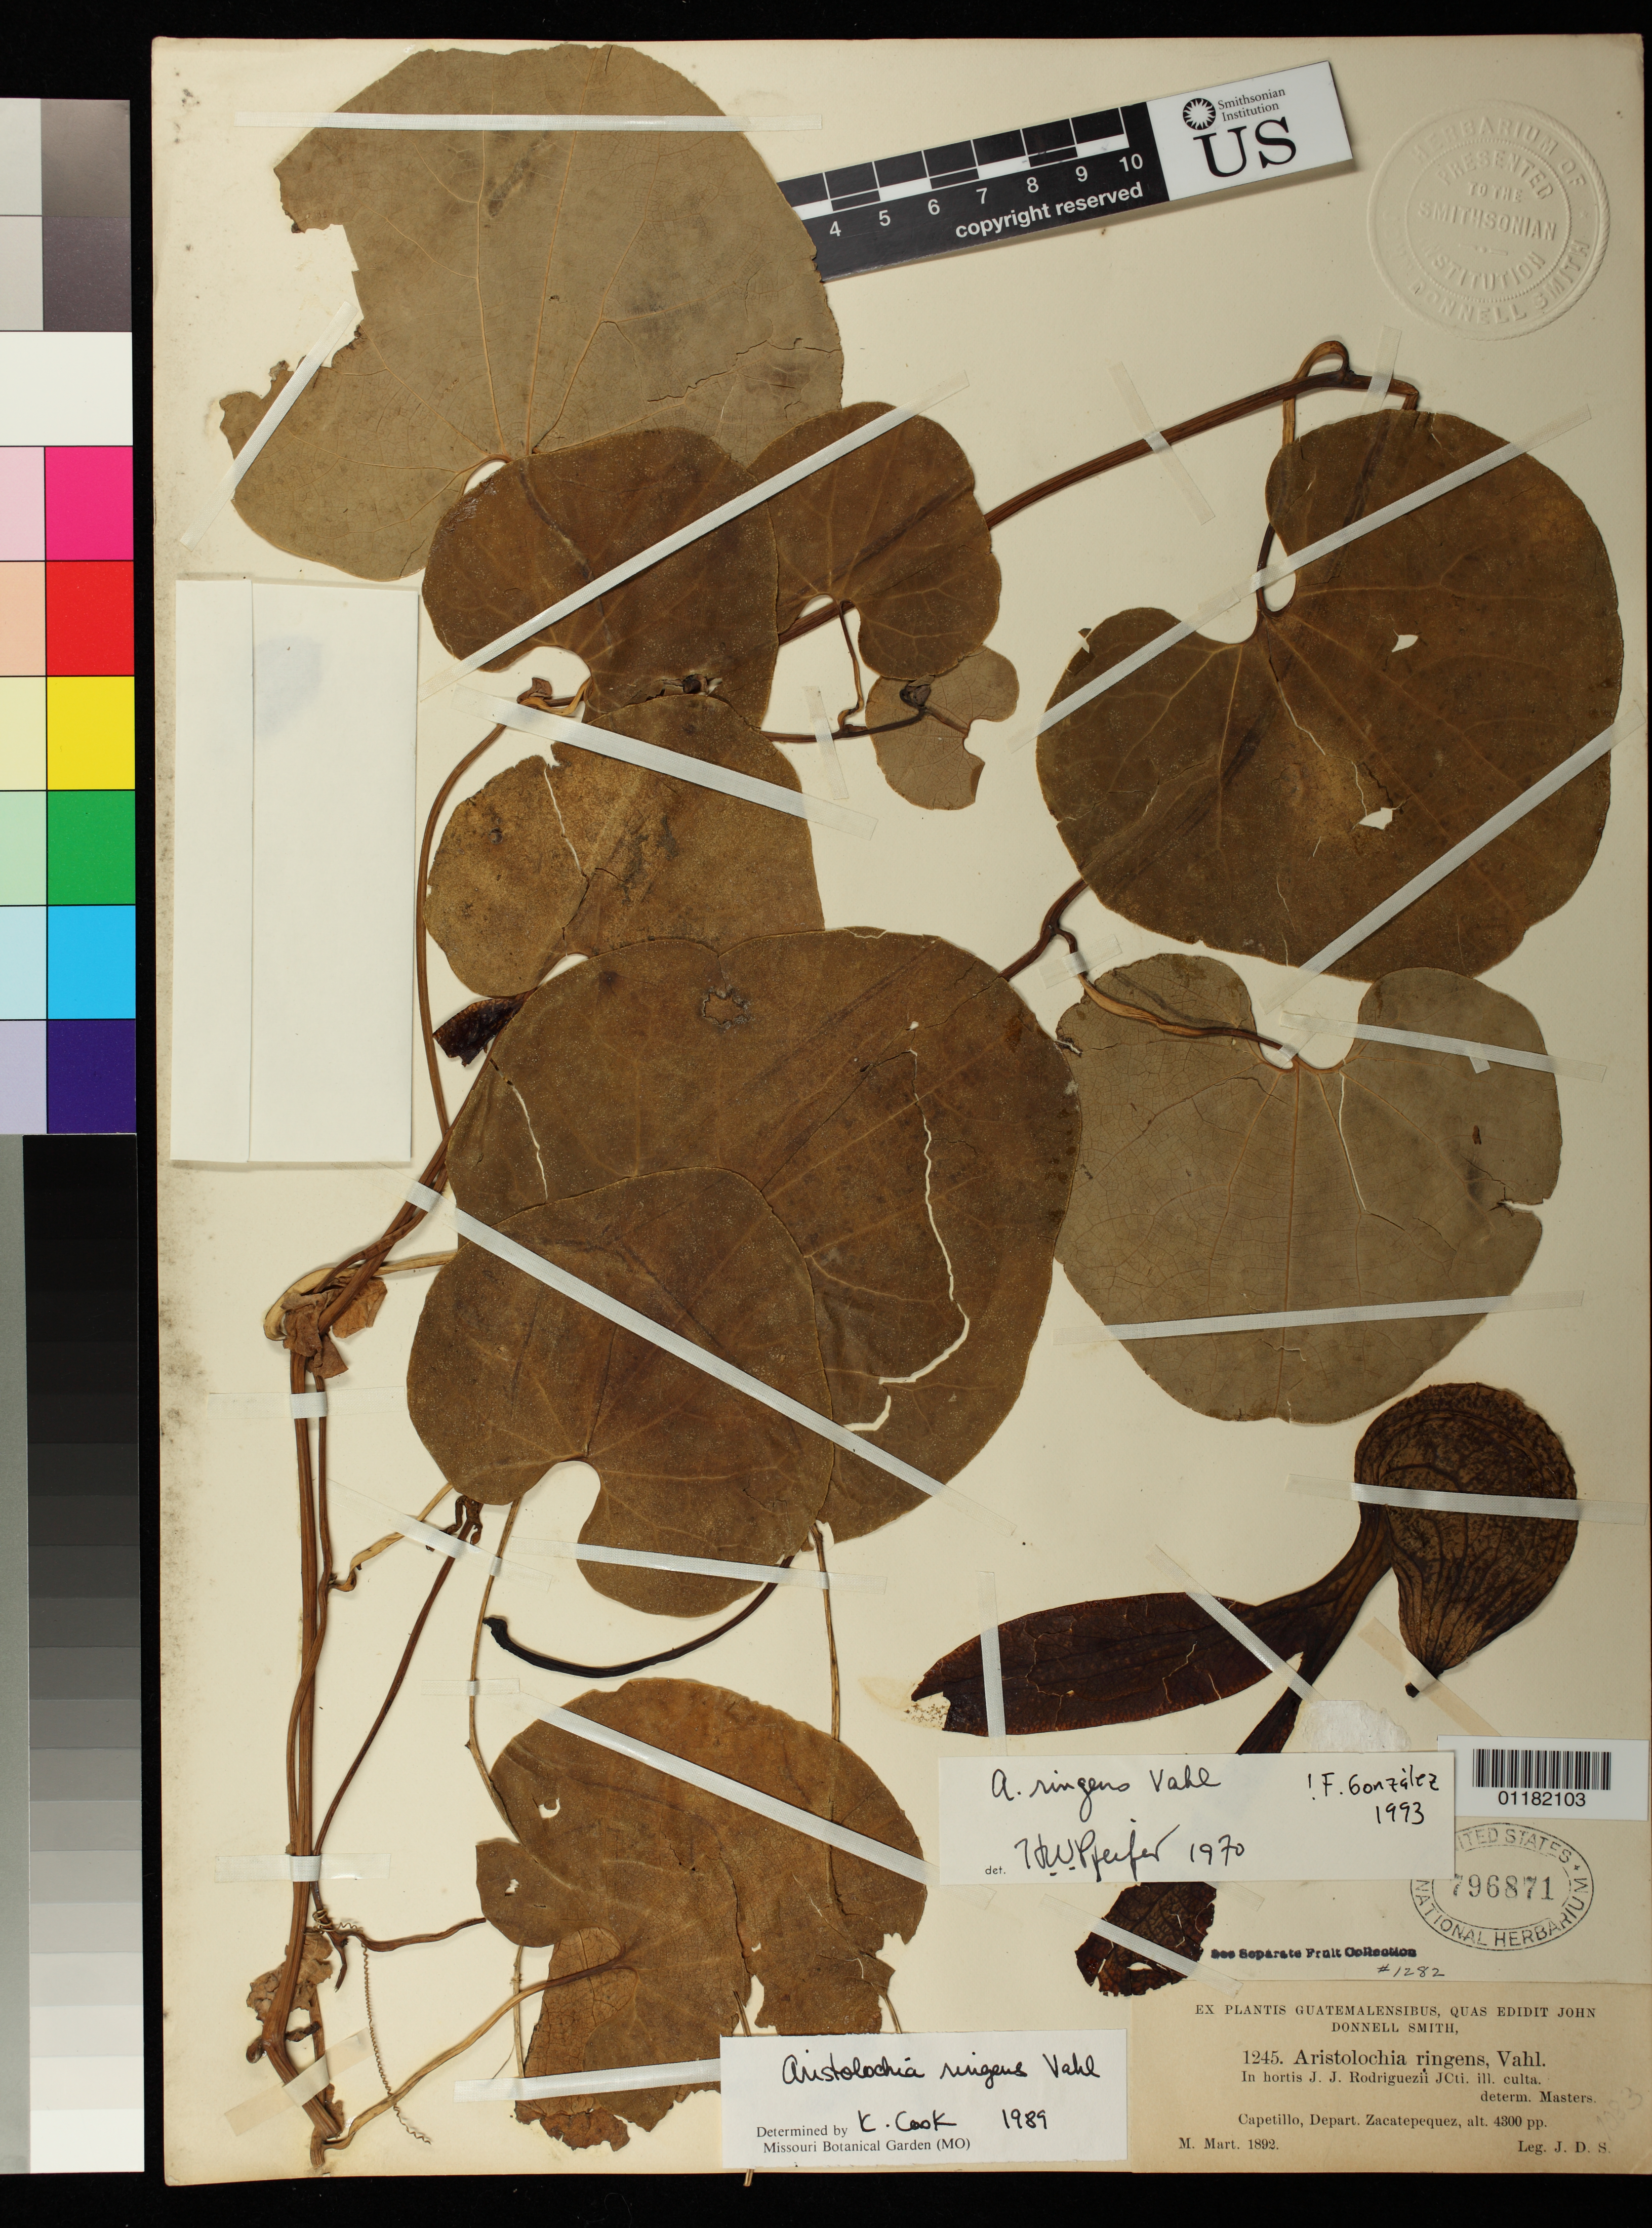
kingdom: Plantae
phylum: Tracheophyta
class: Magnoliopsida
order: Piperales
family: Aristolochiaceae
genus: Aristolochia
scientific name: Aristolochia ringens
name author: Vahl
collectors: J. Donnell Smith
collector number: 1245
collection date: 1892-03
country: Guatemala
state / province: Sacatepéquez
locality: Capetillo, Dept. Zacatepequez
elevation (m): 1311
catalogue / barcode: US 796871